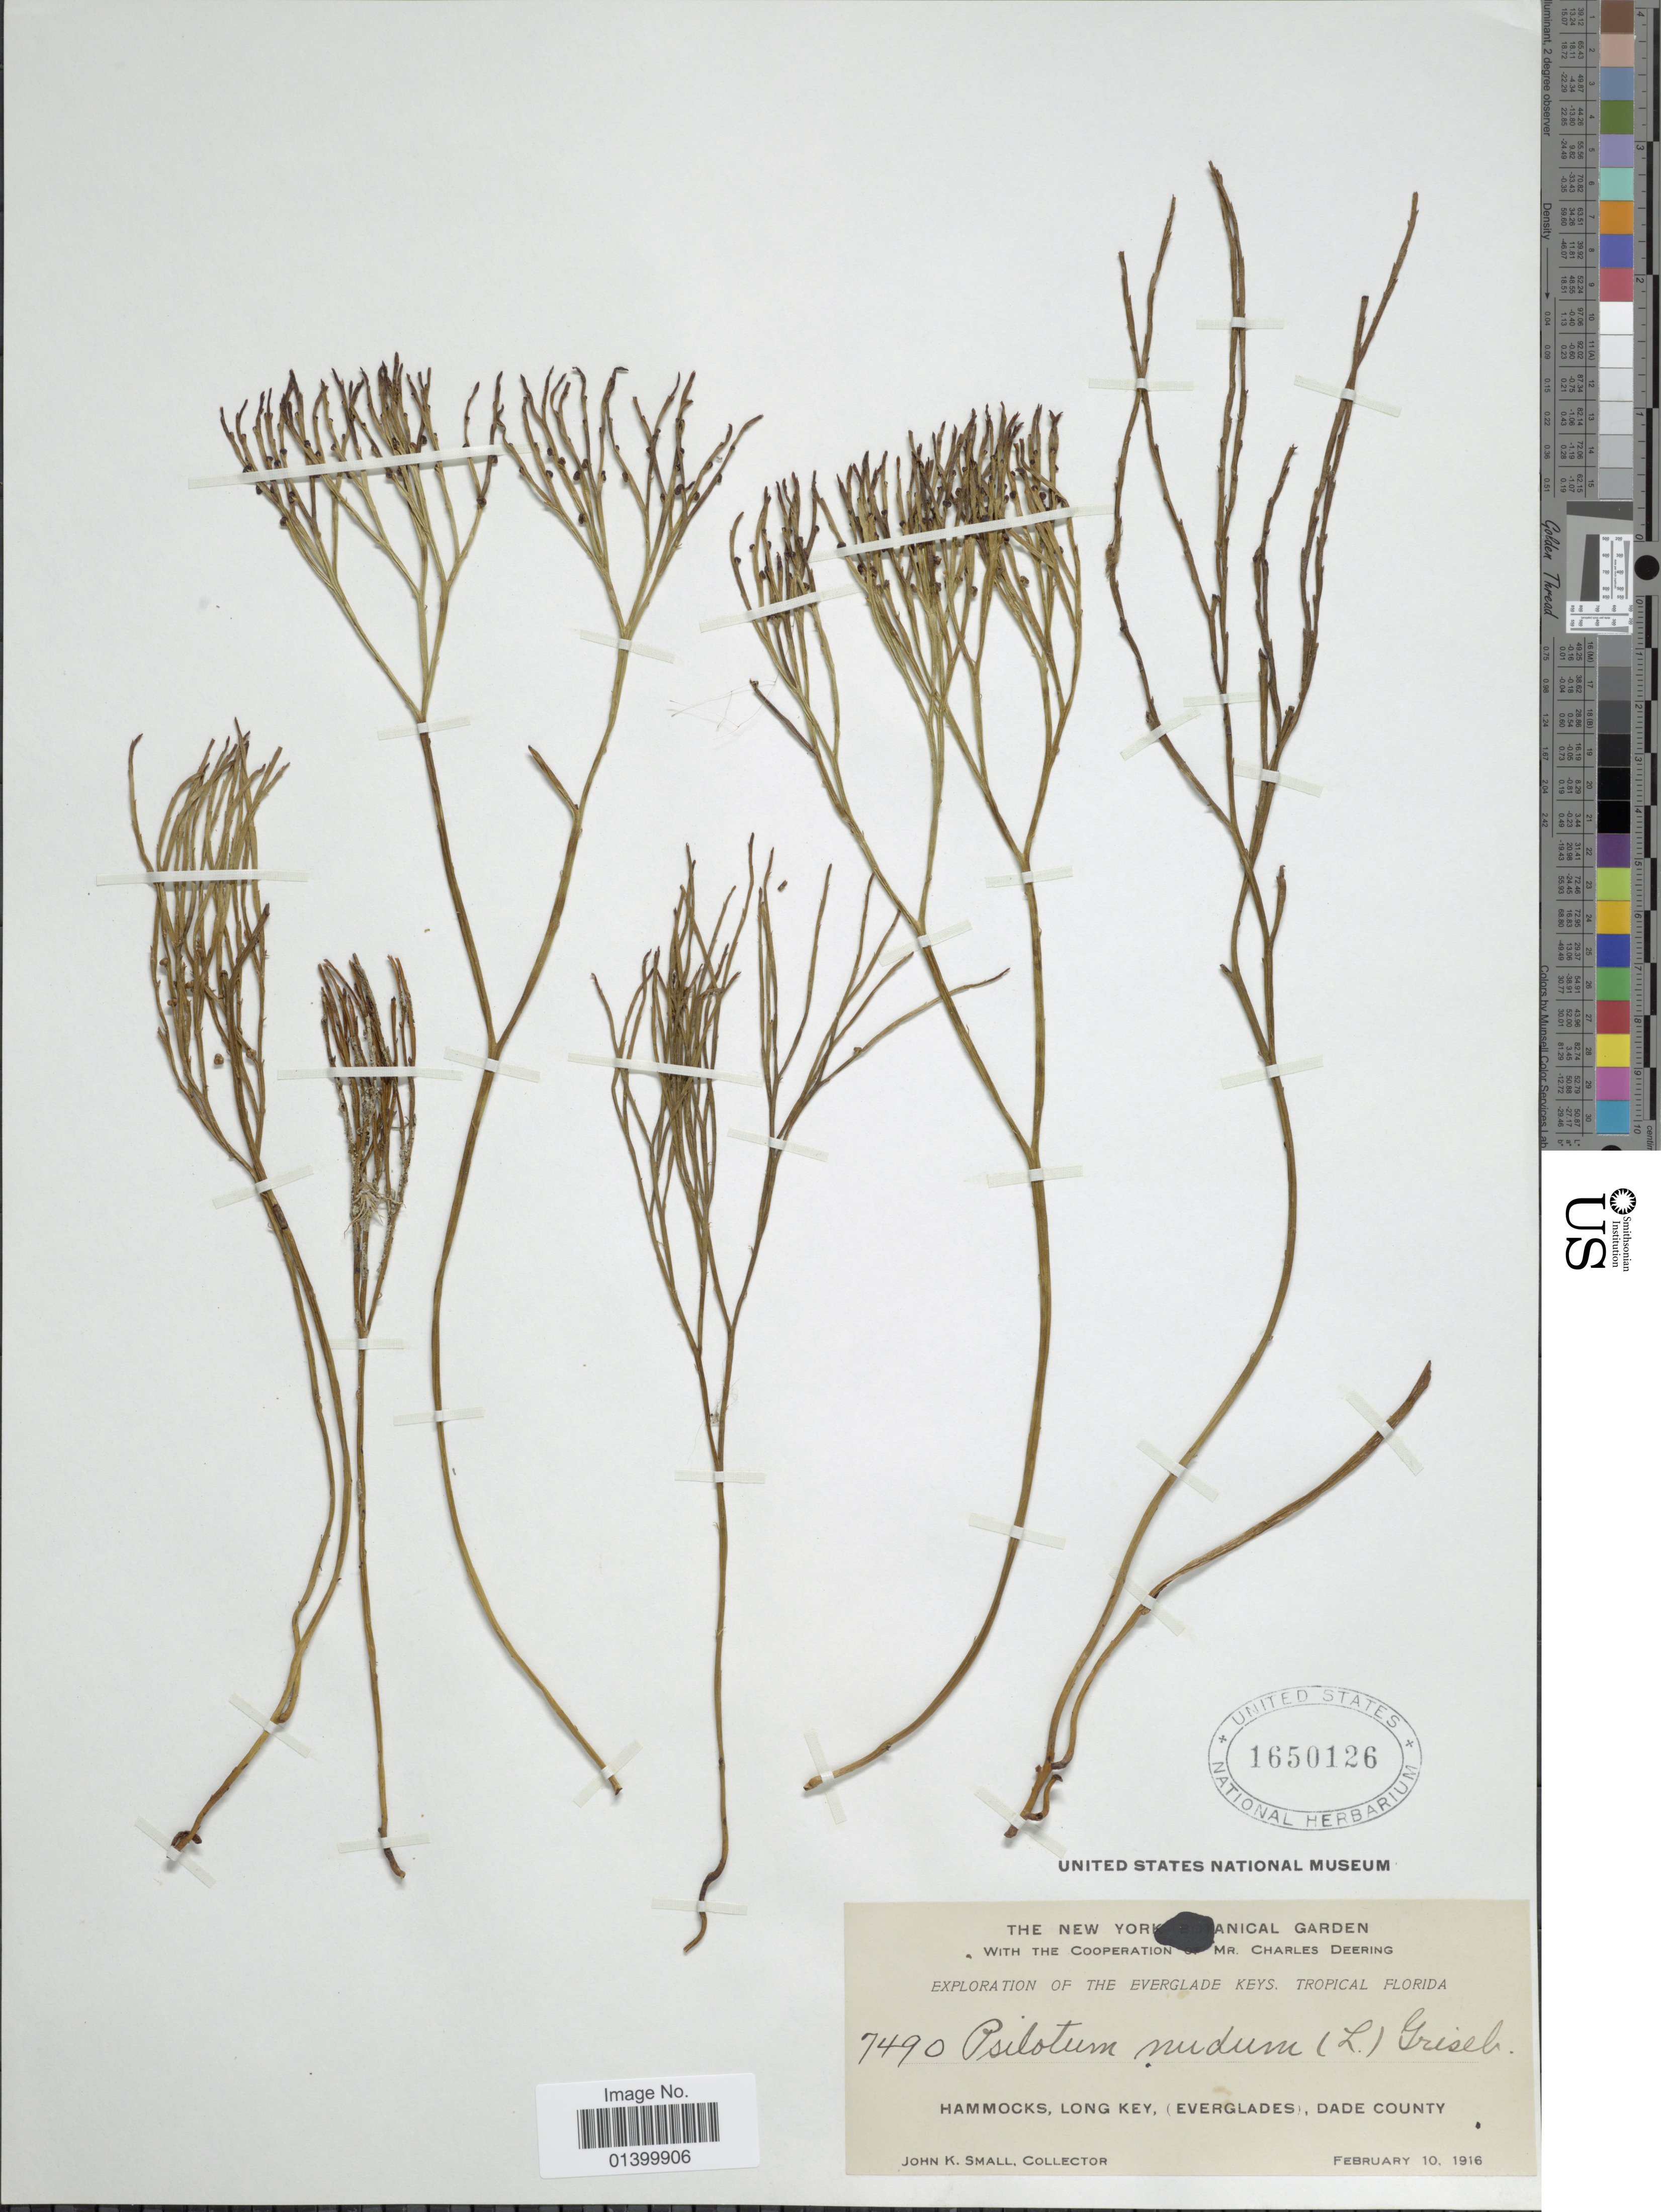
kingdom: Plantae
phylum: Tracheophyta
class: Polypodiopsida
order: Psilotales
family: Psilotaceae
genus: Psilotum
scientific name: Psilotum nudum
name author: (L.) P. Beauv.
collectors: J. K. Small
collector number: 7490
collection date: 1916-02-10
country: United States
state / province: Florida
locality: Everglade Keys, Tropical Florida. Hammocks, Long Key, (Everglades), Dade County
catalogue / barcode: US 1650126